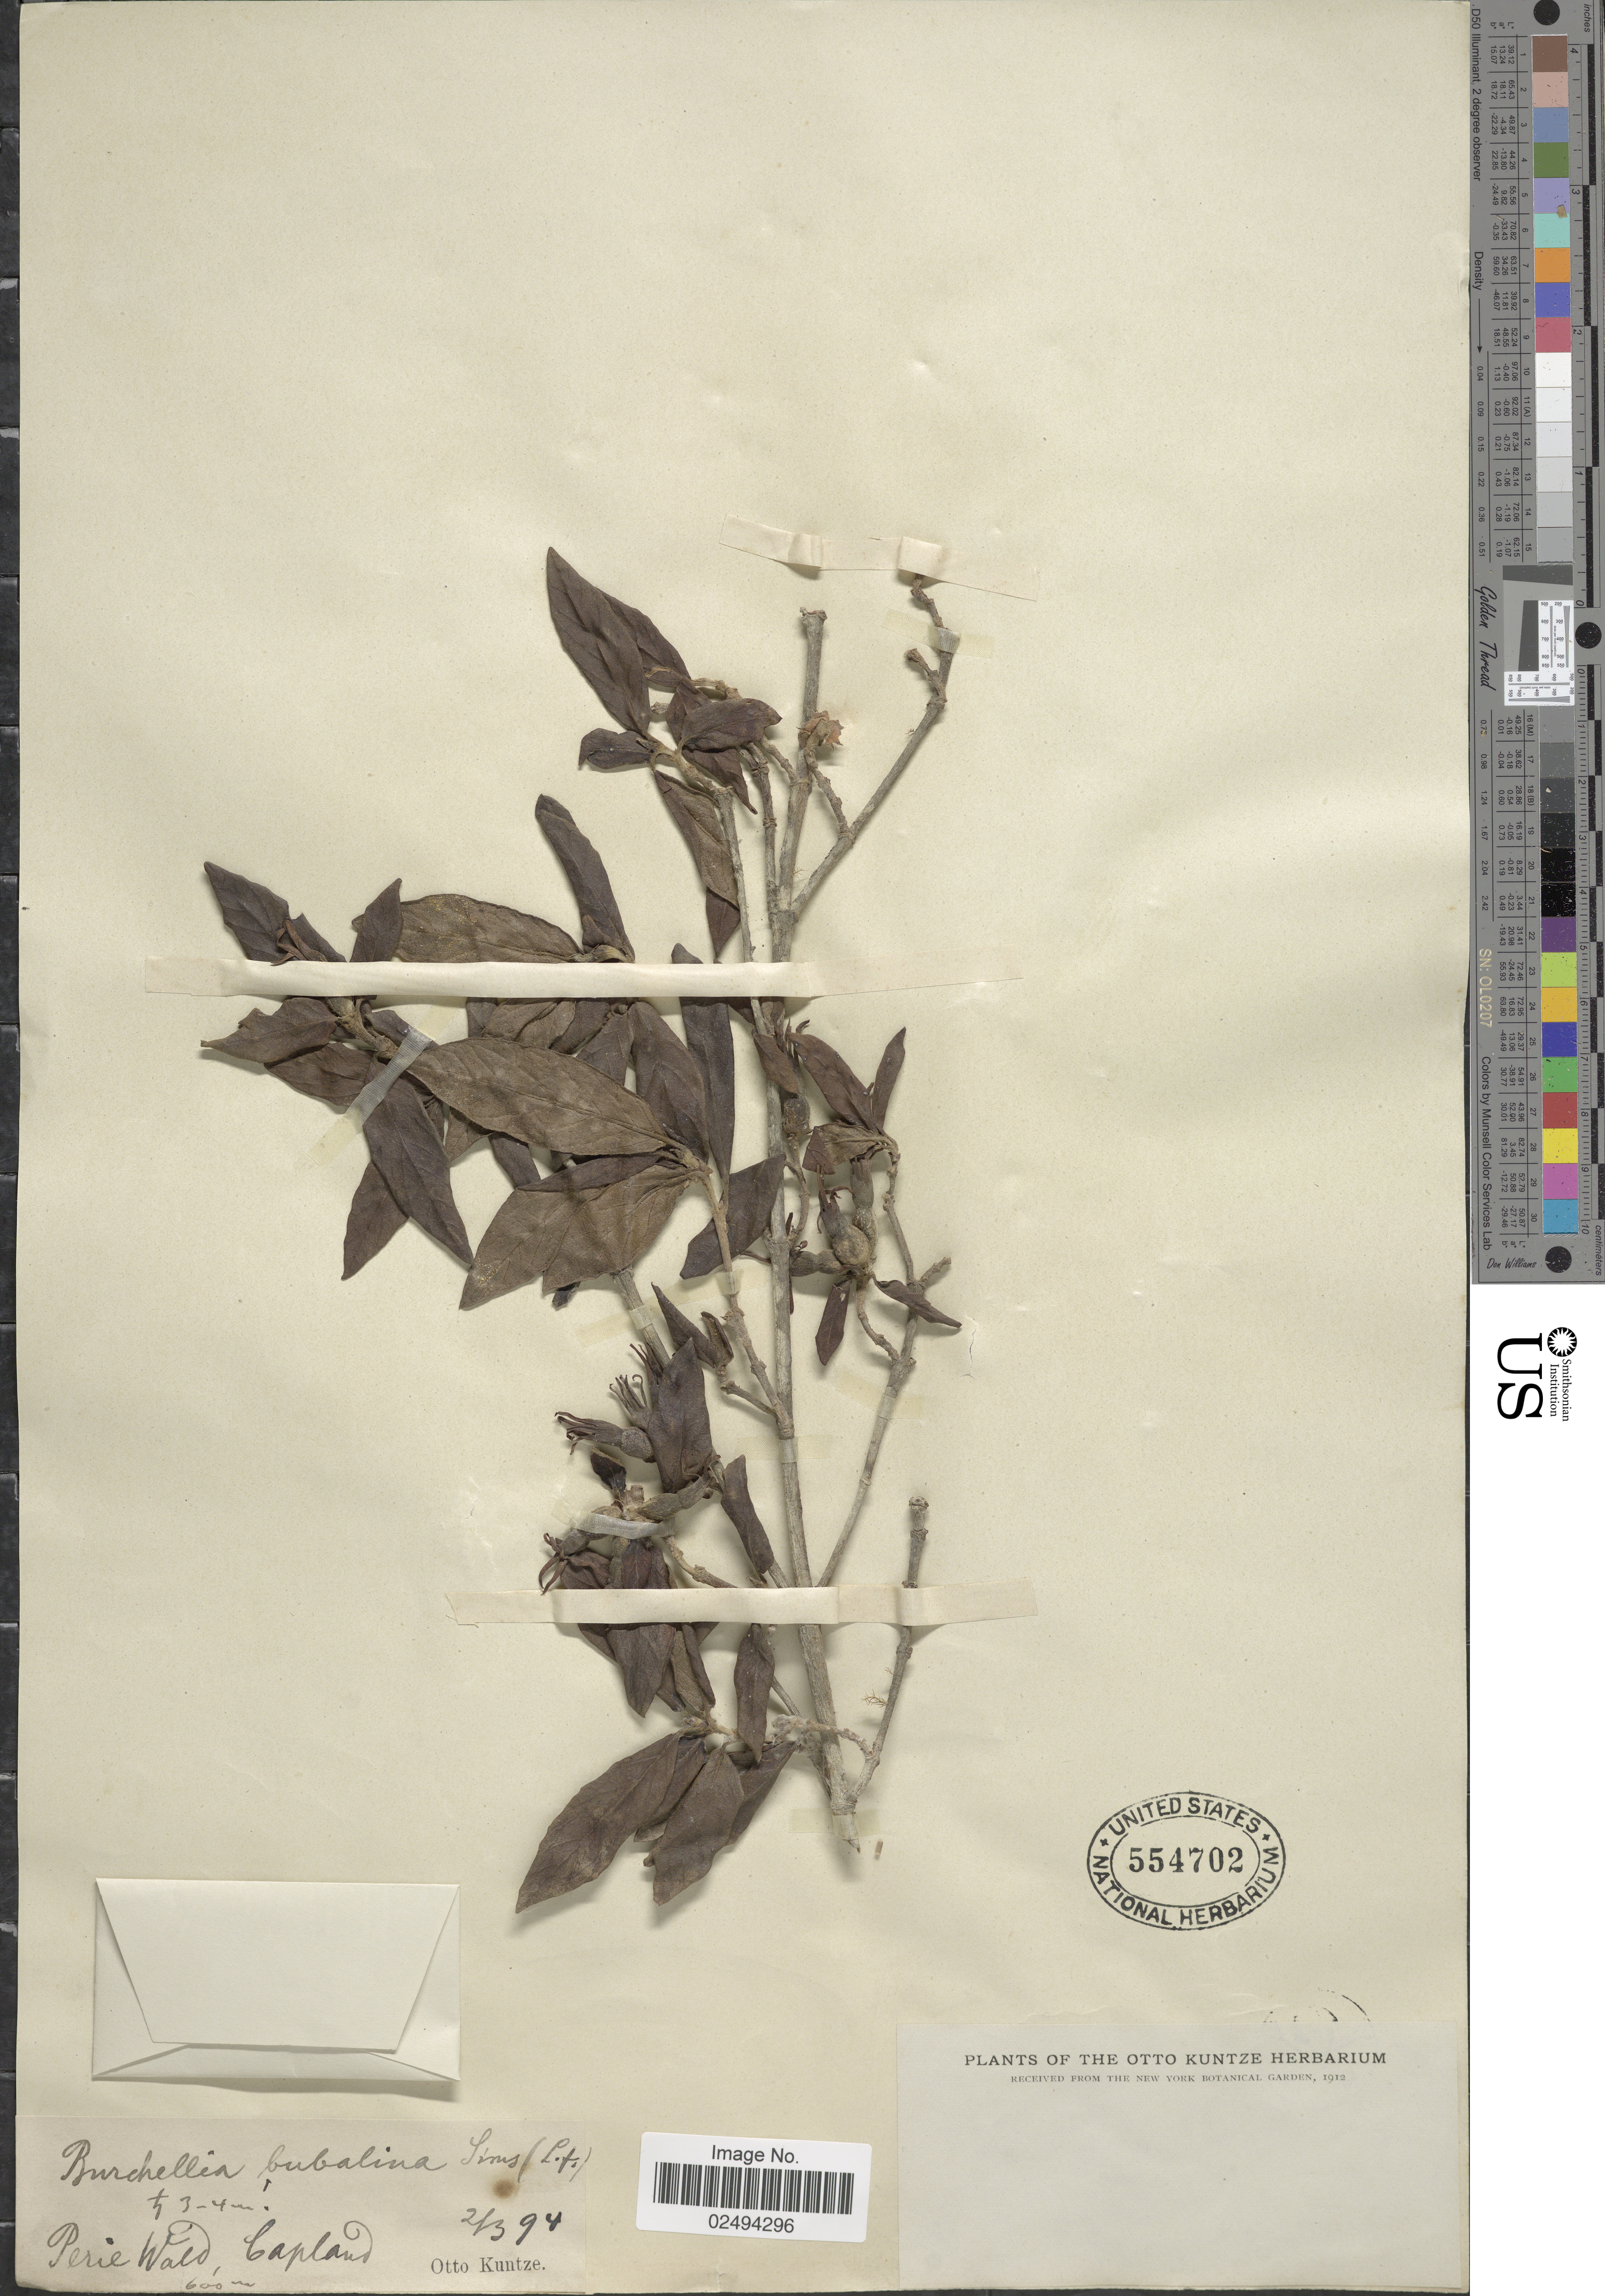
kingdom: Plantae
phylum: Tracheophyta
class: Magnoliopsida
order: Gentianales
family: Rubiaceae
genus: Burchellia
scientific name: Burchellia bubalina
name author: (L. f.) Sims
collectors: C.E.O. Kuntze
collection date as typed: Transcribed d/m/y: 2/3/94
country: South Africa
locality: Perie Wald, Capland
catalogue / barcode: US 554702